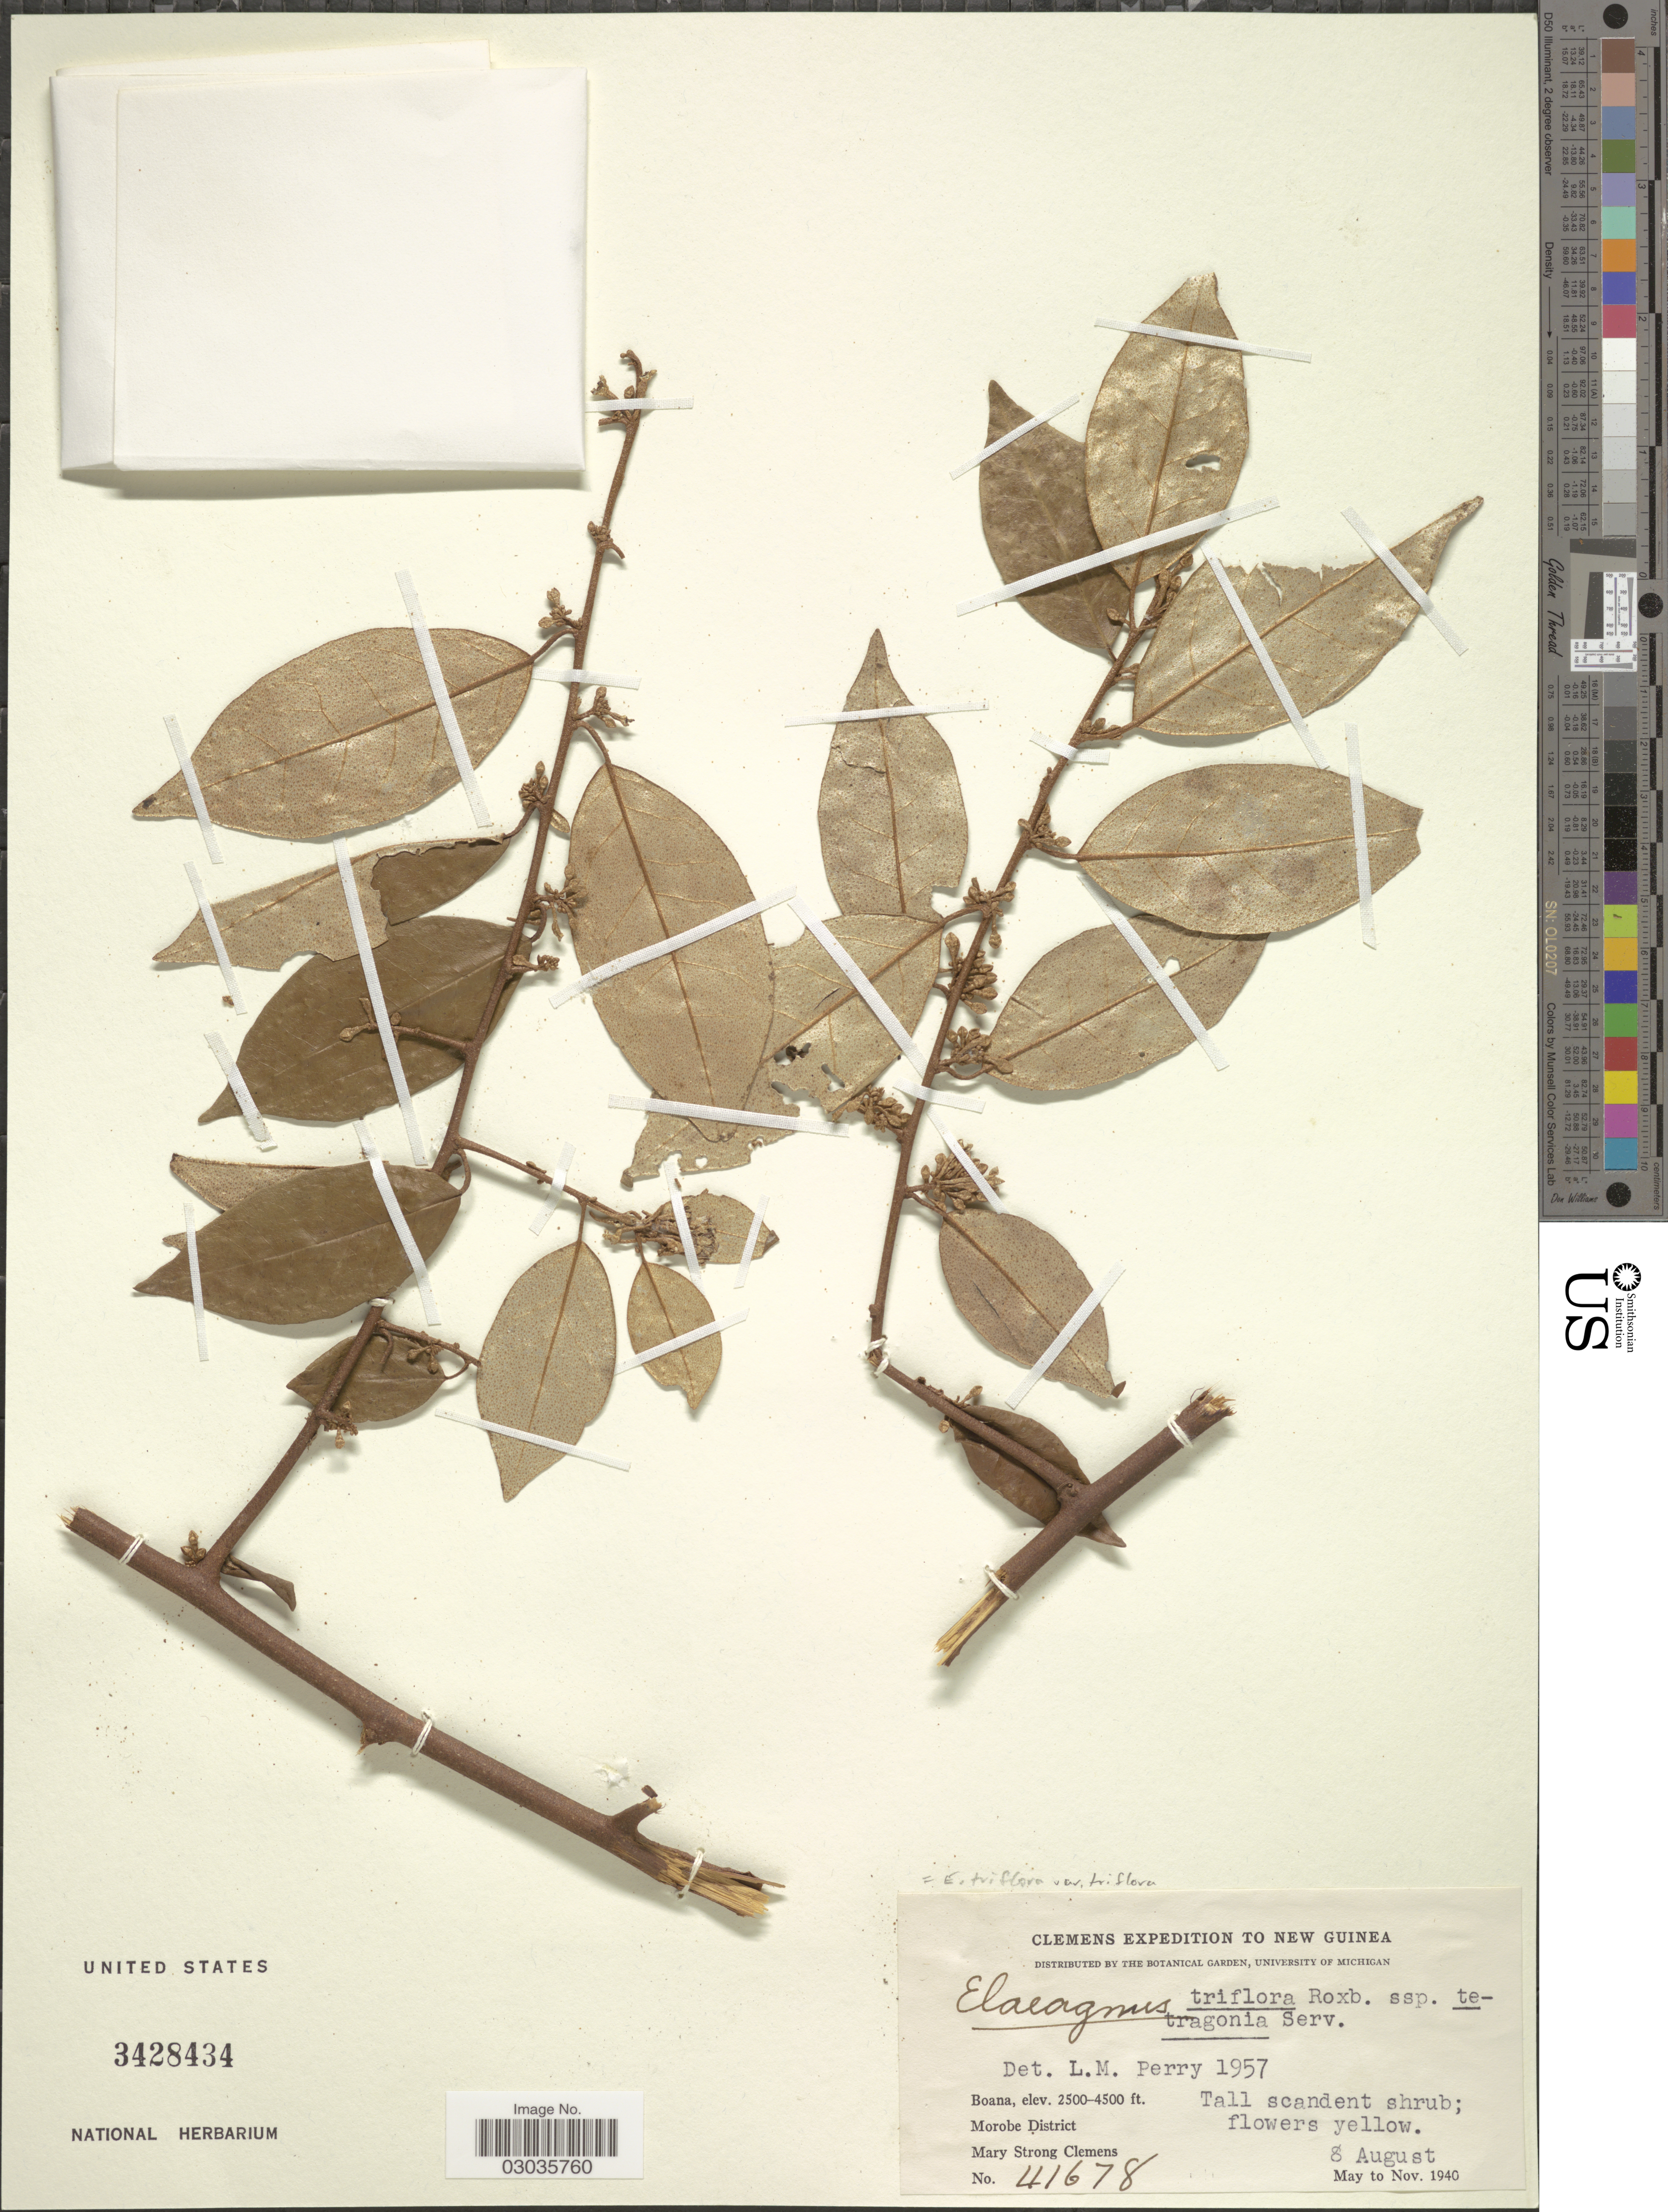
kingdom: Plantae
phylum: Tracheophyta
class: Magnoliopsida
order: Rosales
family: Elaeagnaceae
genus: Elaeagnus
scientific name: Elaeagnus triflora var. triflora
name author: Roxb.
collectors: M. S. Clemens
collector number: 41678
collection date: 1940-08-08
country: Papua New Guinea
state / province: Morobe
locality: New Guinea. Boana. Morobe District.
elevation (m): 762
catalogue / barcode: US 3428434